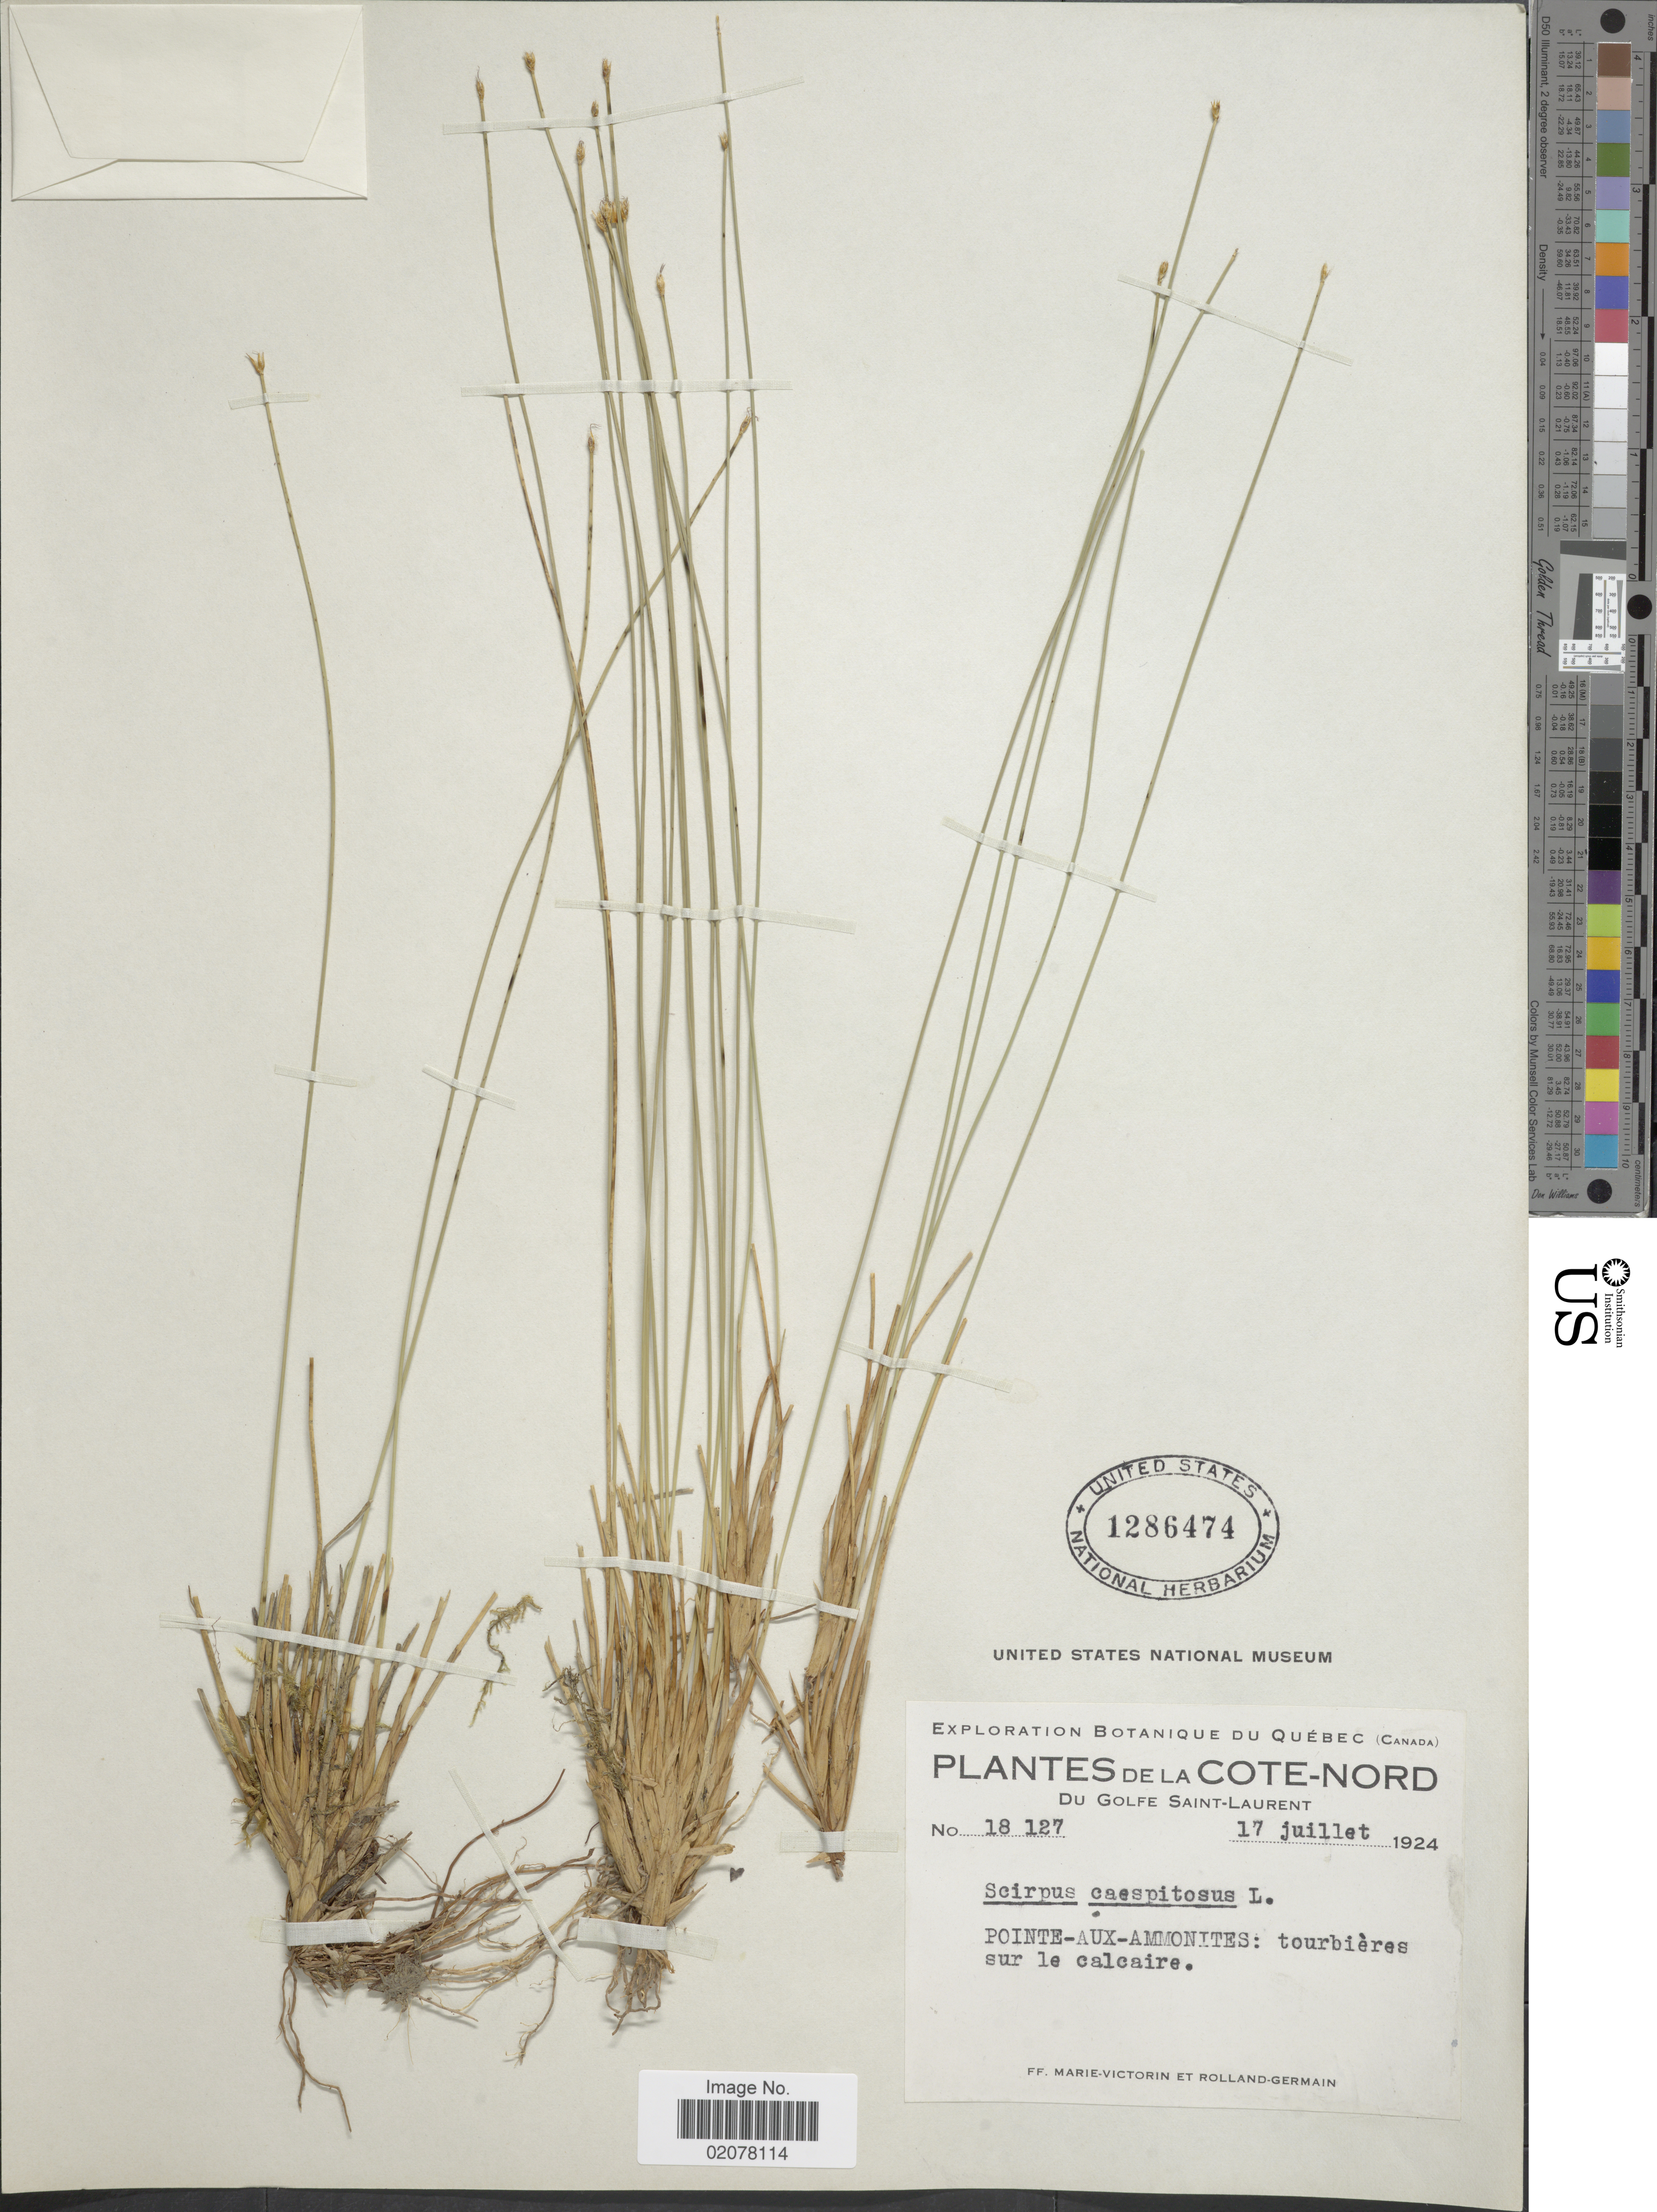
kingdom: Plantae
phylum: Tracheophyta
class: Liliopsida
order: Poales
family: Cyperaceae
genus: Trichophorum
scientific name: Trichophorum cespitosum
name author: (L.) Hartm.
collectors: F. Marie-Victorin & Rolland-Germain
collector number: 18127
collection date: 1924-07-17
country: Canada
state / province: Quebec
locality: Cote-Nord. Du Golfe Saint-Laurent. Pointe-Aux-Ammonites: tourbières sur le calcaire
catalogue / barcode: US 1286474